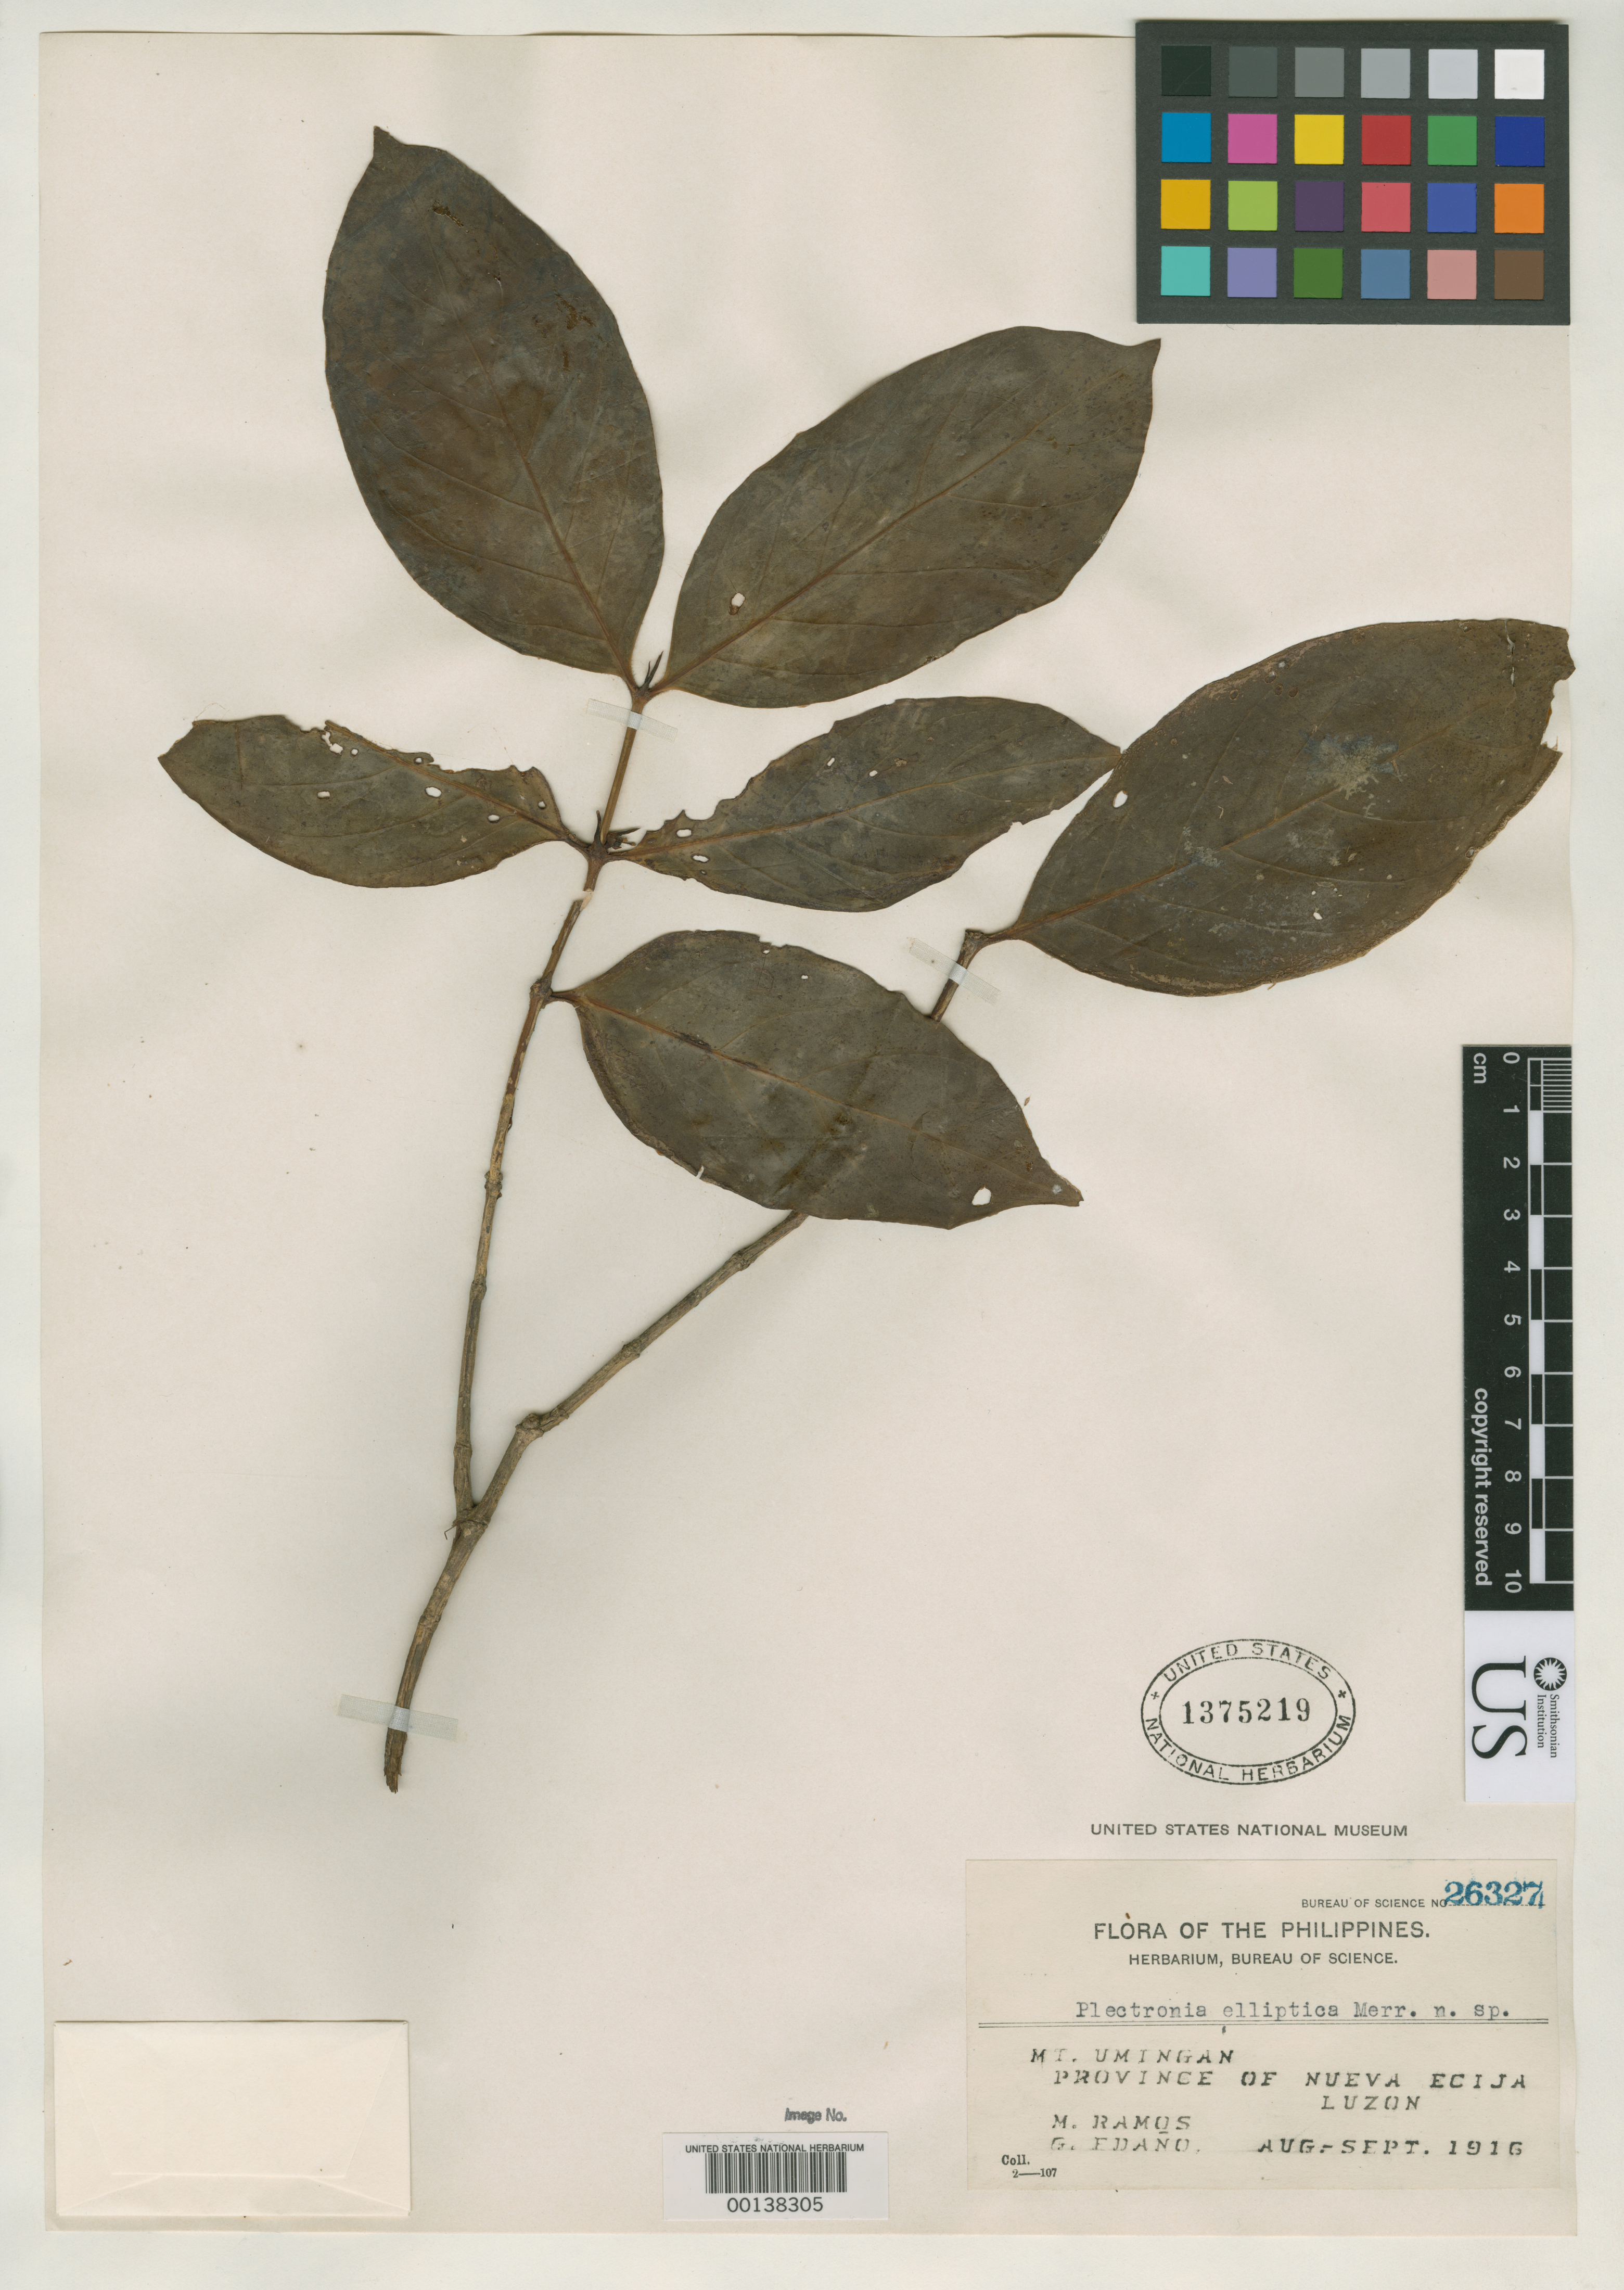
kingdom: Plantae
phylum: Tracheophyta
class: Magnoliopsida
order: Gentianales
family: Rubiaceae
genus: Plectronia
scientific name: Plectronia elliptica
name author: Merr.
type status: Isotype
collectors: M. Ramos & G. E. Edaño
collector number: Bur. Sci. 26327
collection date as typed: Aug 1916 to -- Sep 1916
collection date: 1916-08/1916-09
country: Philippines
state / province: Central Luzon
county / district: Nueva Ecija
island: Luzon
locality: Mt. Umingan.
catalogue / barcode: US 1375219